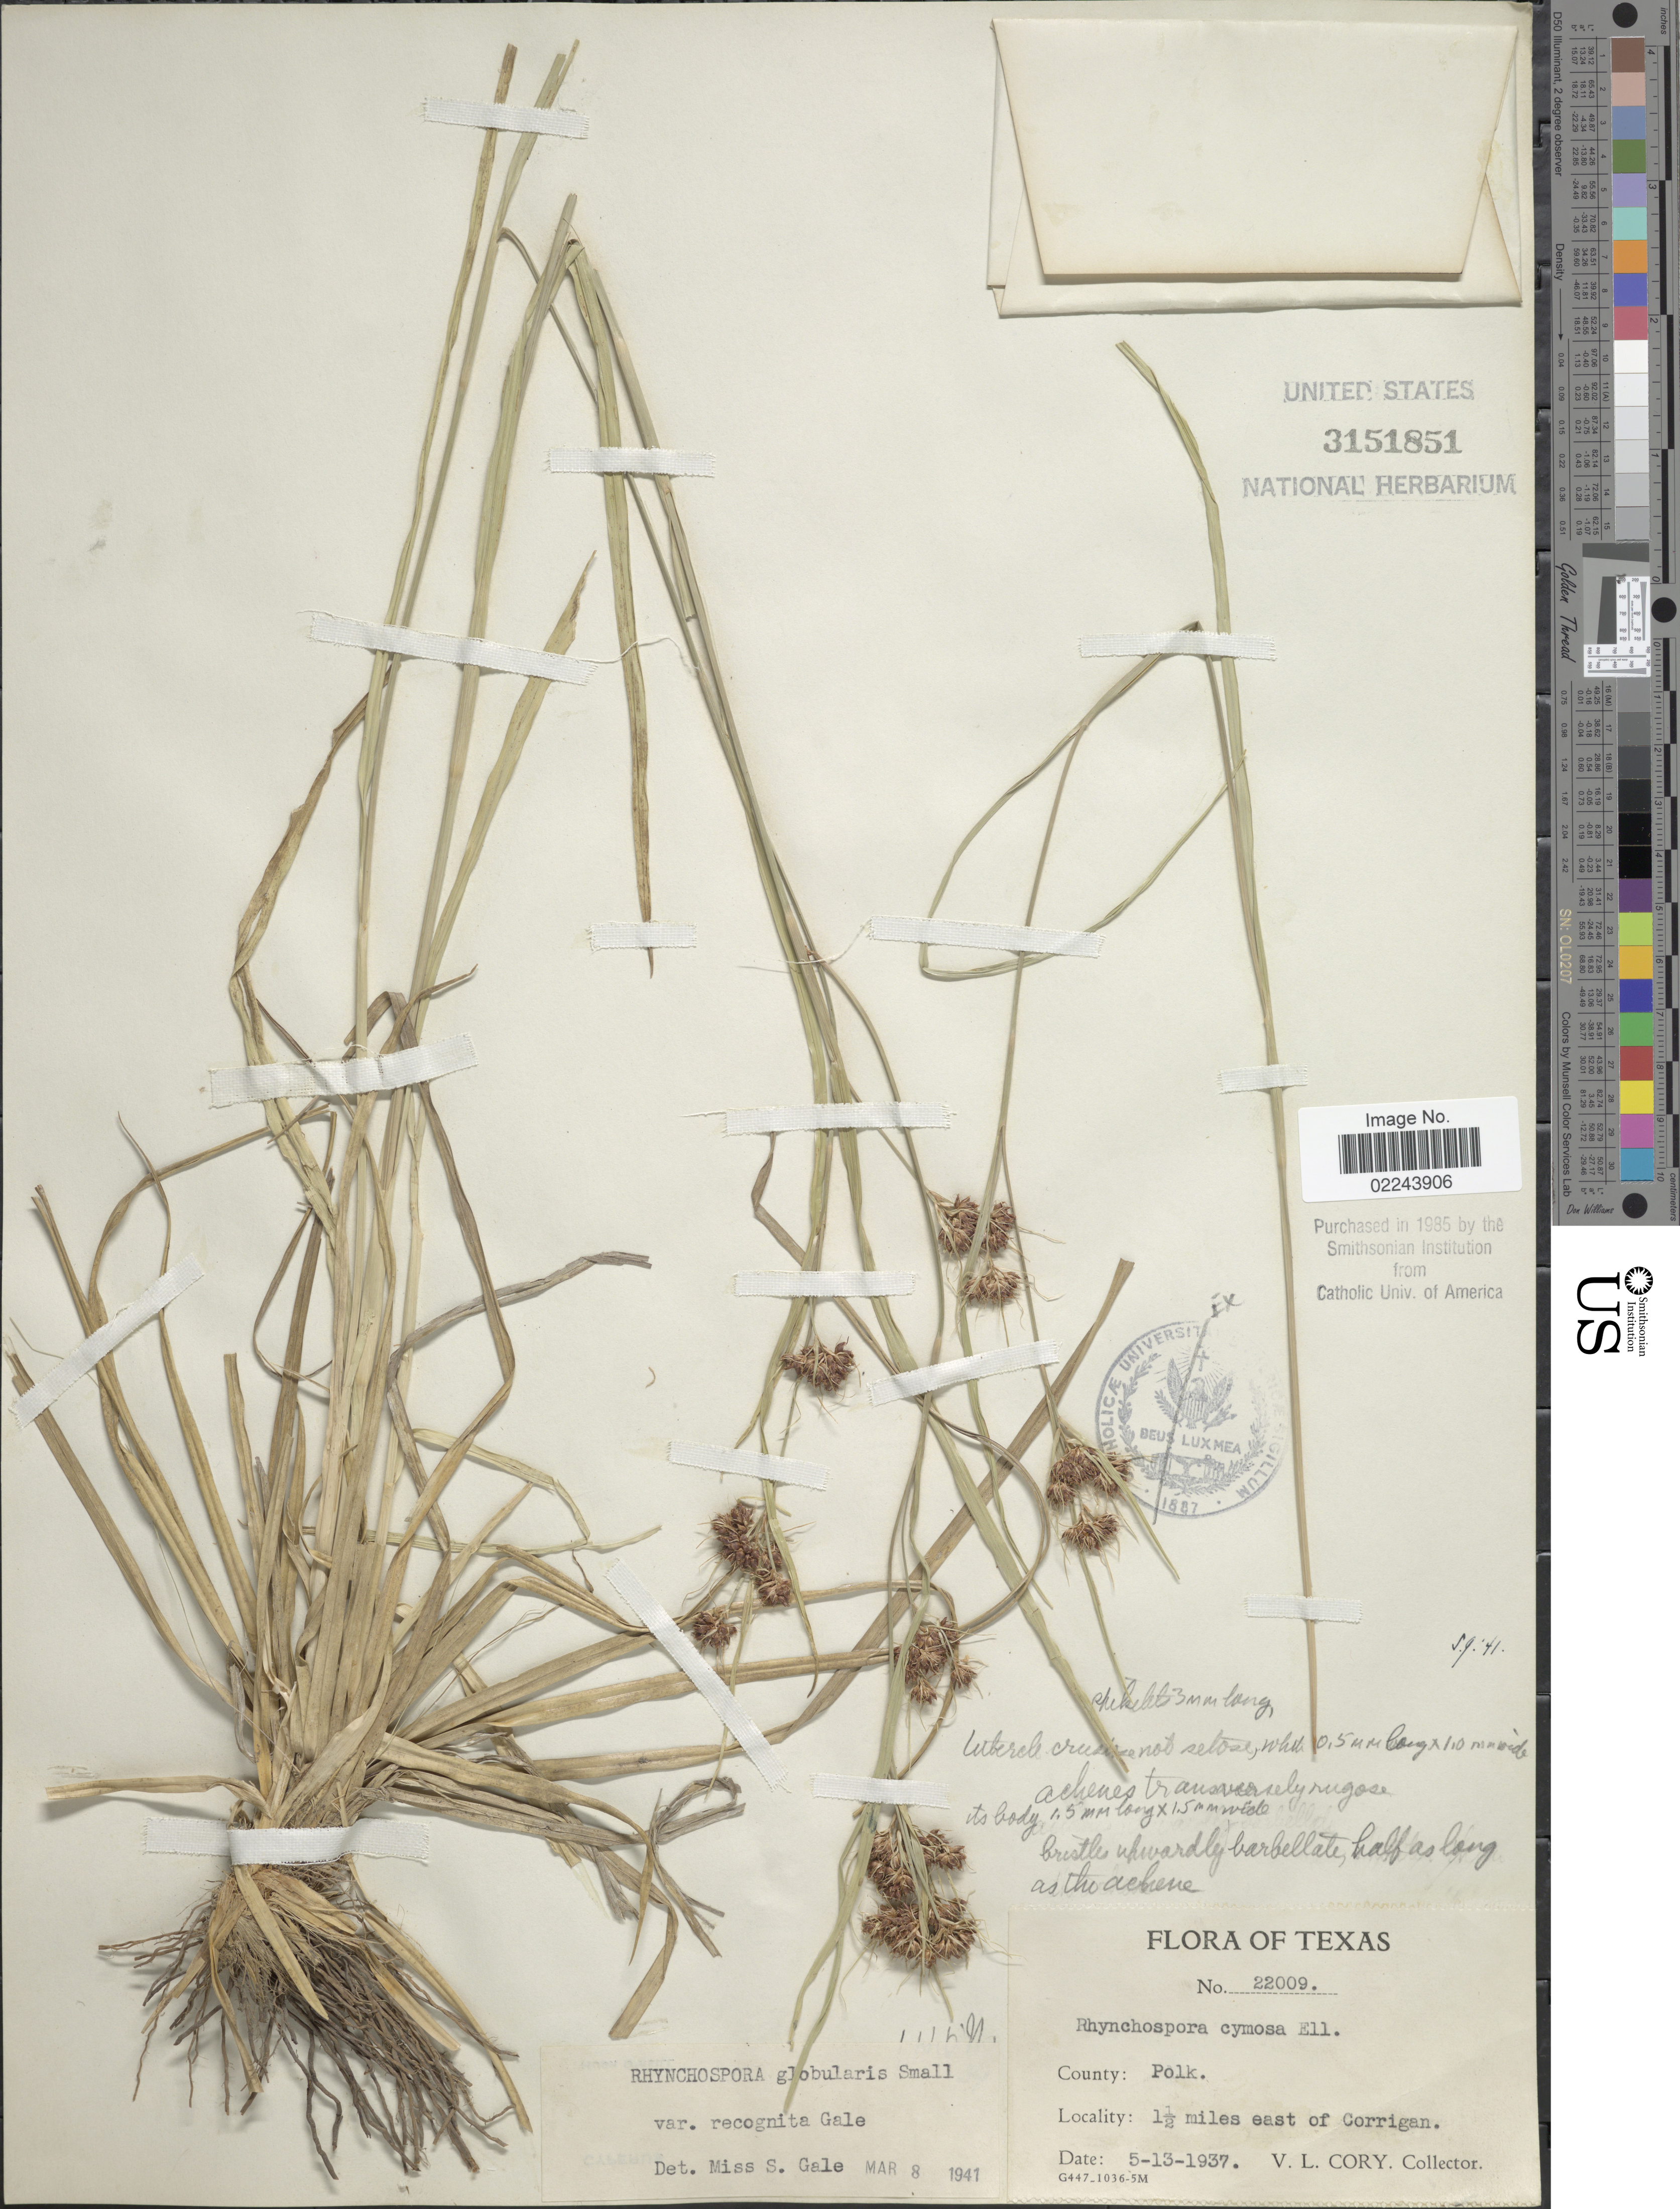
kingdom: Plantae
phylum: Tracheophyta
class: Liliopsida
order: Poales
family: Cyperaceae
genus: Rhynchospora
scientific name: Rhynchospora recognita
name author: (Gale) Kral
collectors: V. Cory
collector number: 22009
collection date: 1937-05-13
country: United States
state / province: Texas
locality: County Polk, 1½ miles east of Corrigan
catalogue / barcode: US 3151851